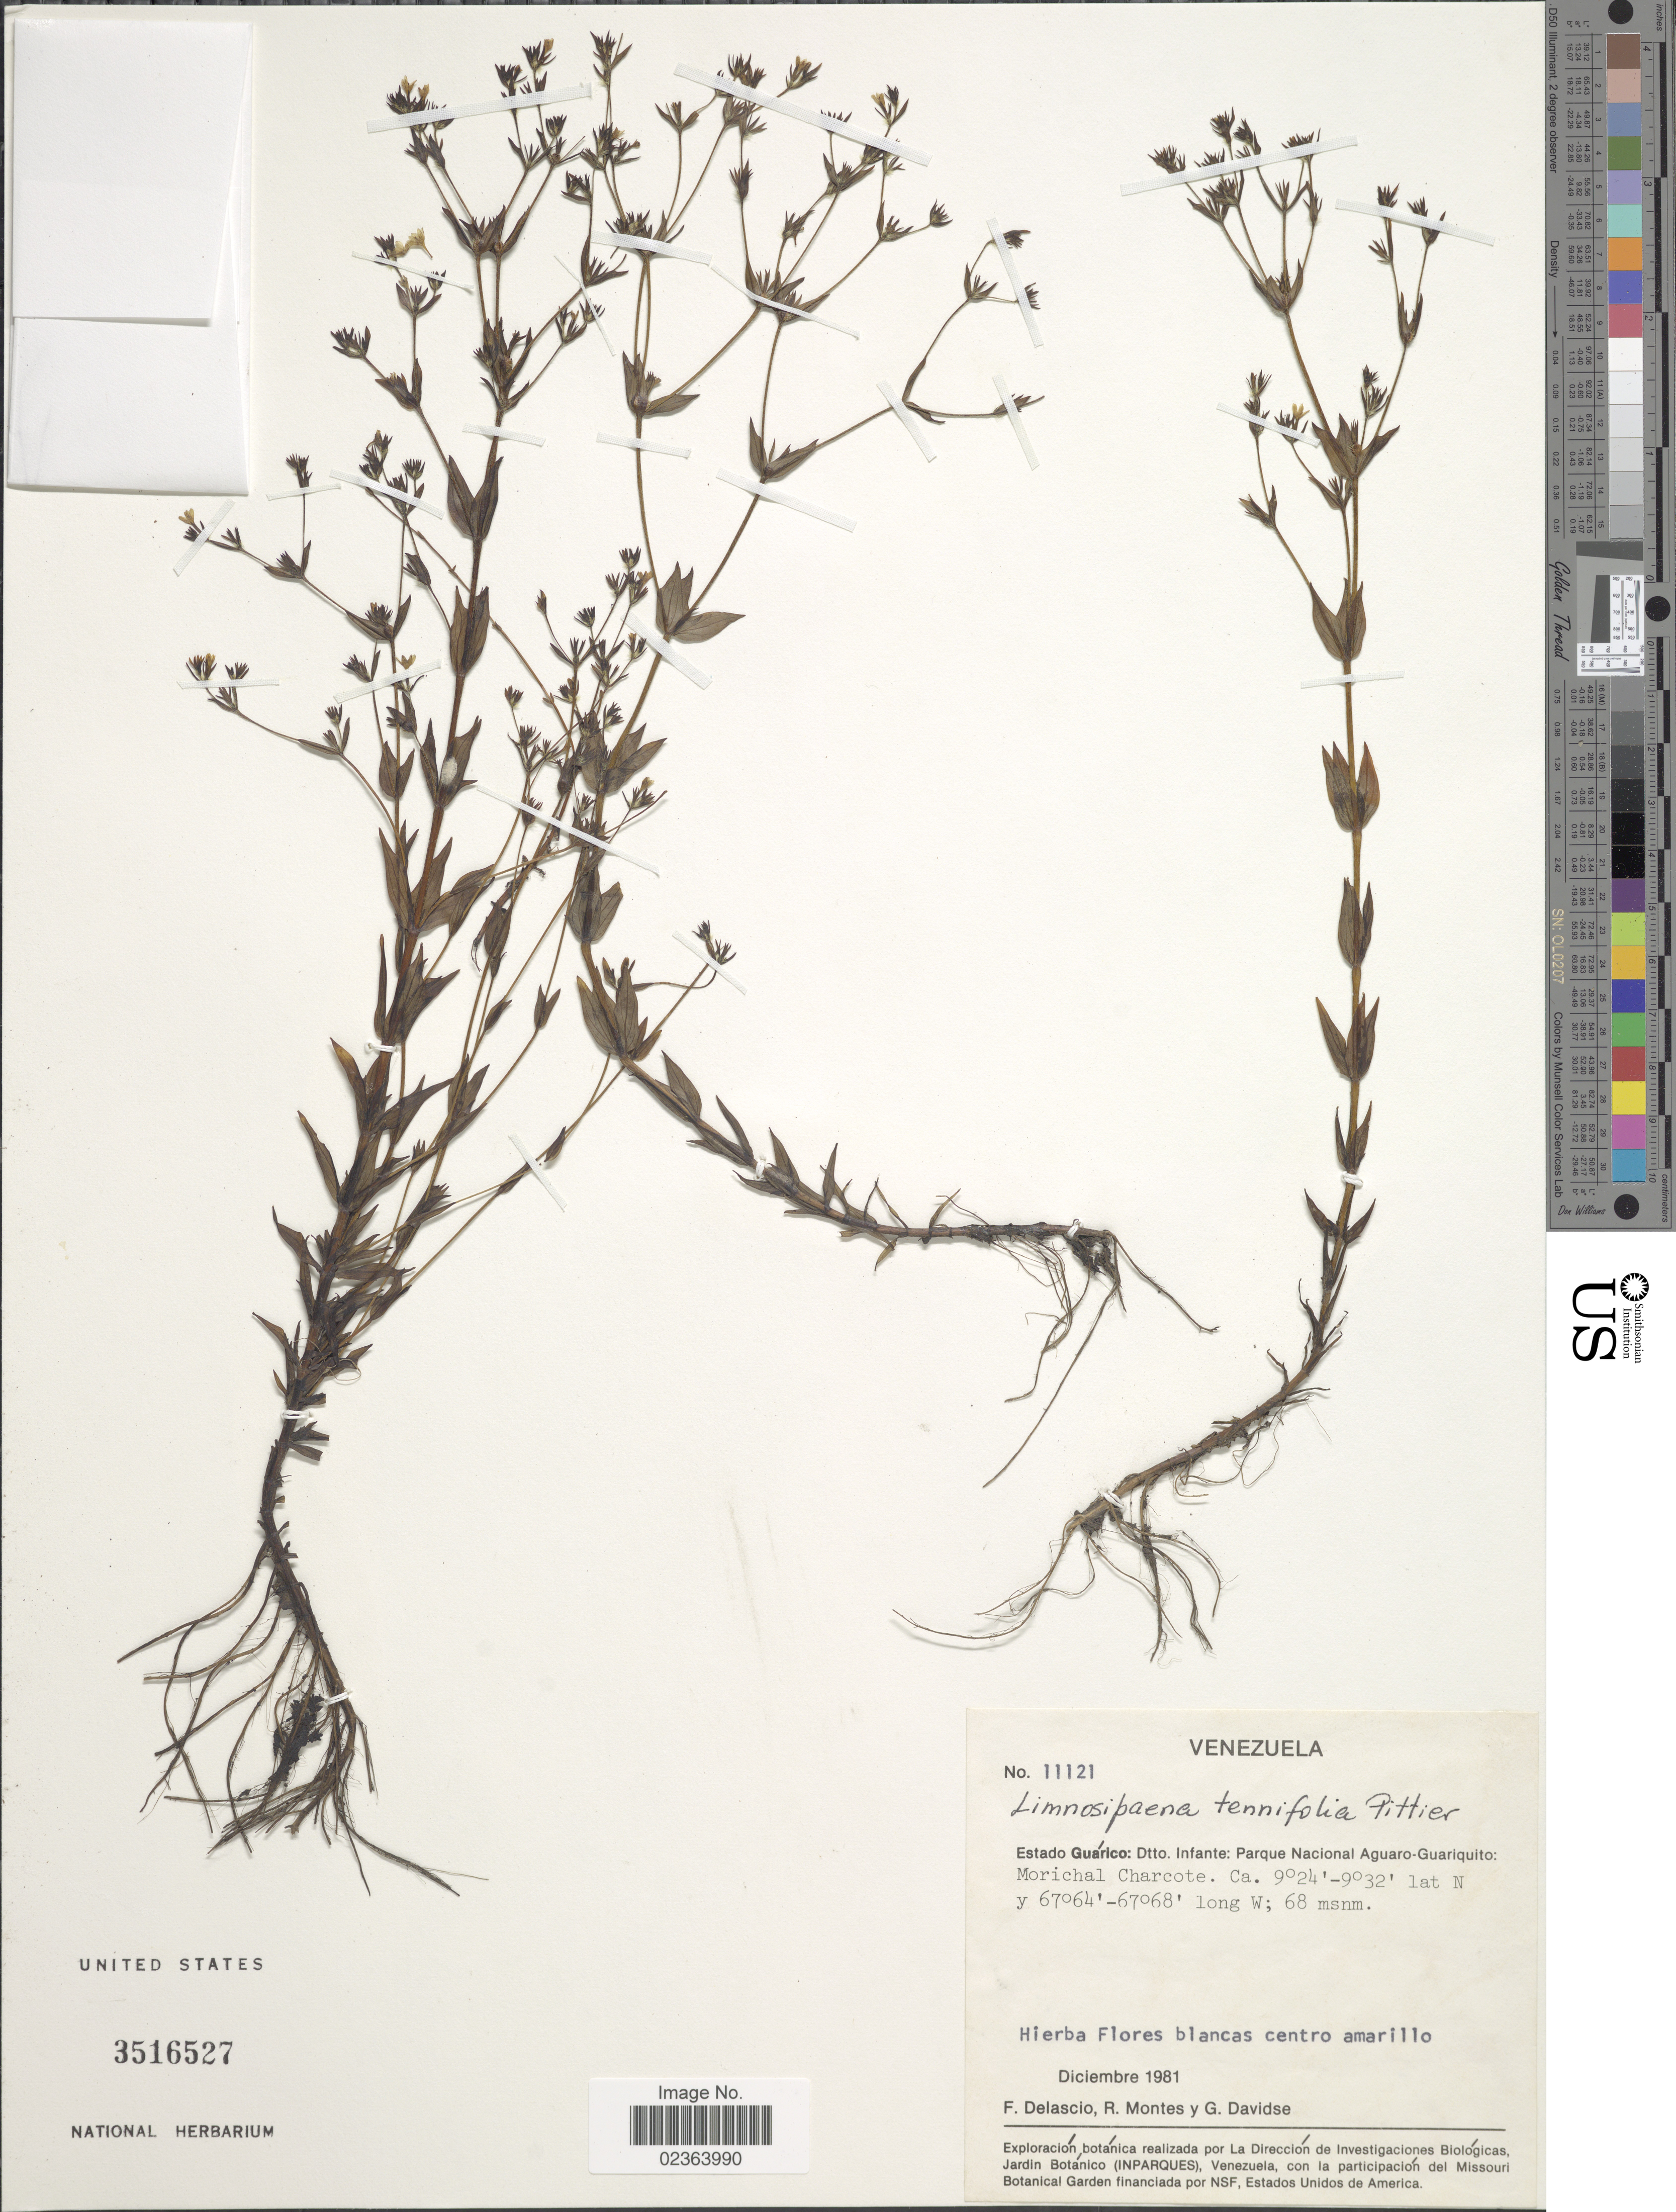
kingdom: Plantae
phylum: Tracheophyta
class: Magnoliopsida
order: Gentianales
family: Rubiaceae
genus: Limnosipanea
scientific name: Limnosipanea ternifolia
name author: Pittier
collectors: F. Delascio C., R. Montes & G. Davidse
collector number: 11121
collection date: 1981-12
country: Venezuela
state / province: Guárico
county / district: Leonardo Infante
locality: Estado Guarico: Dtto. Infante: Parque Nacional Aguaro-Guariquito. Morichal Charcote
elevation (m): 68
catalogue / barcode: US 3516527